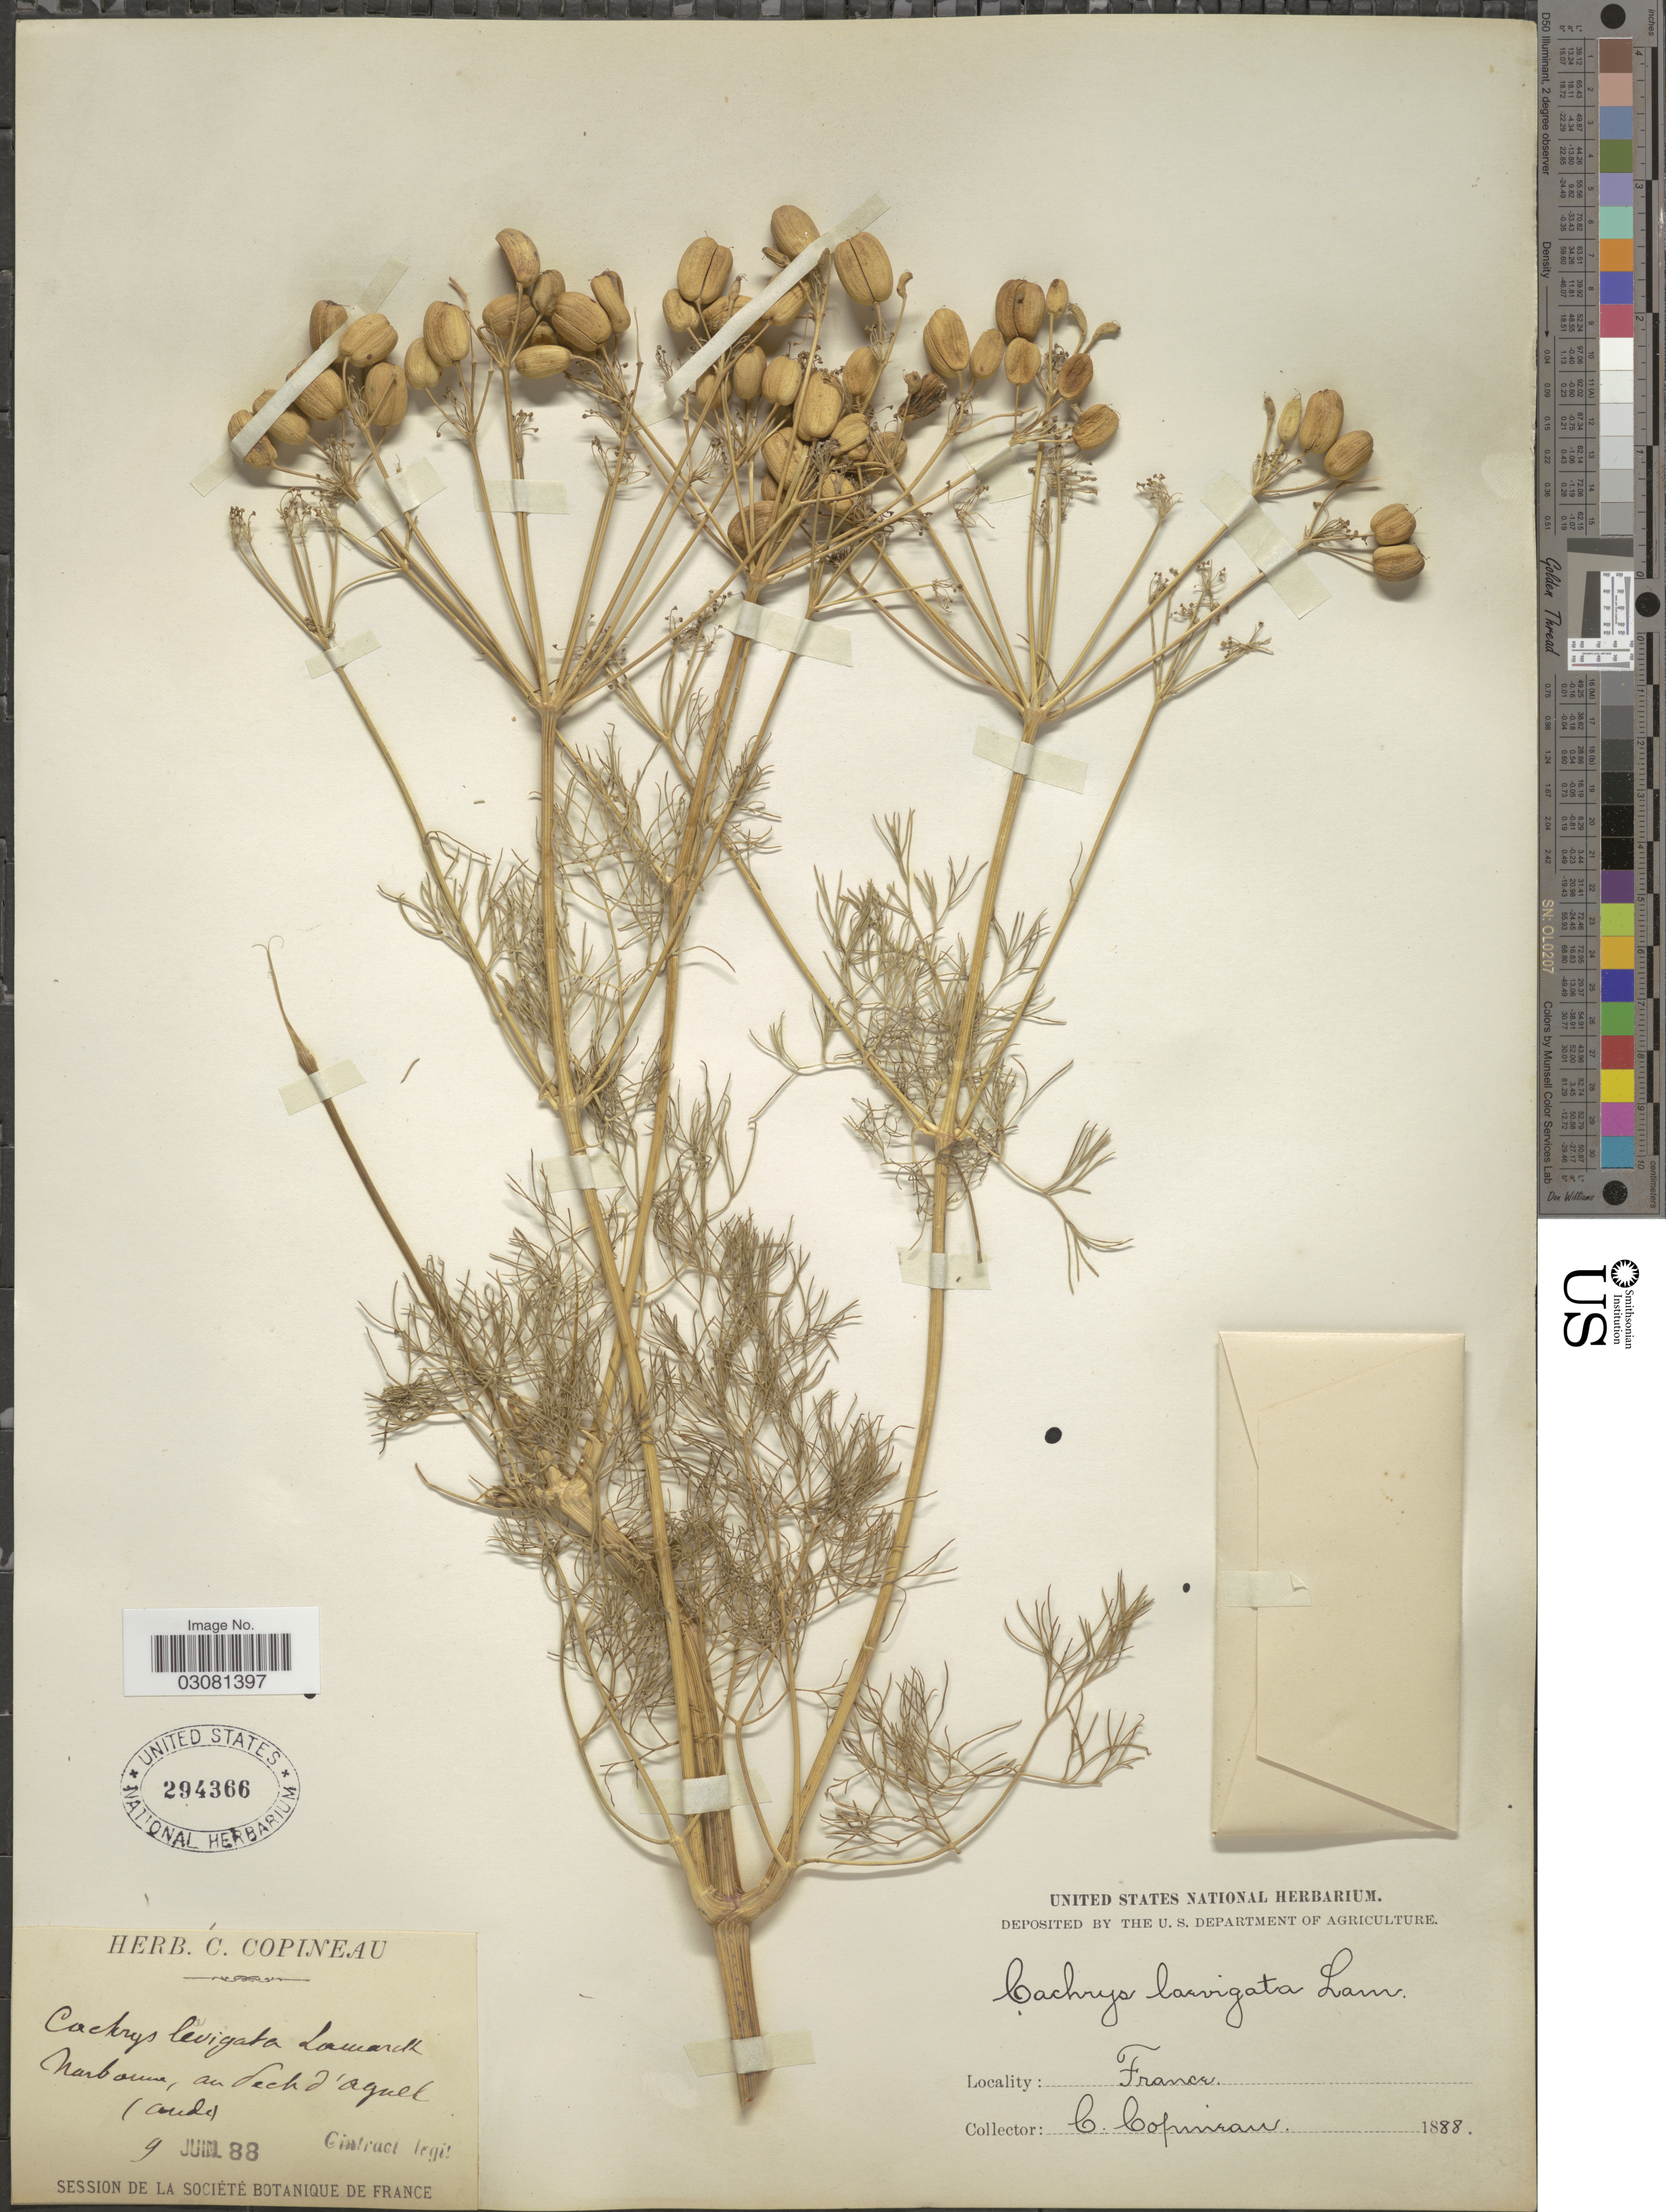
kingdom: Plantae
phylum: Tracheophyta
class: Magnoliopsida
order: Apiales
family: Apiaceae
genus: Cachrys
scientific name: Cachrys laevigata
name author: Lam.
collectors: Cintract, -- & C. Copineau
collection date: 1888-06-09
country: France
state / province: Occitanie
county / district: Aude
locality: Narbonne, au Pech d'Aguel (Aude).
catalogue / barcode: US 294366